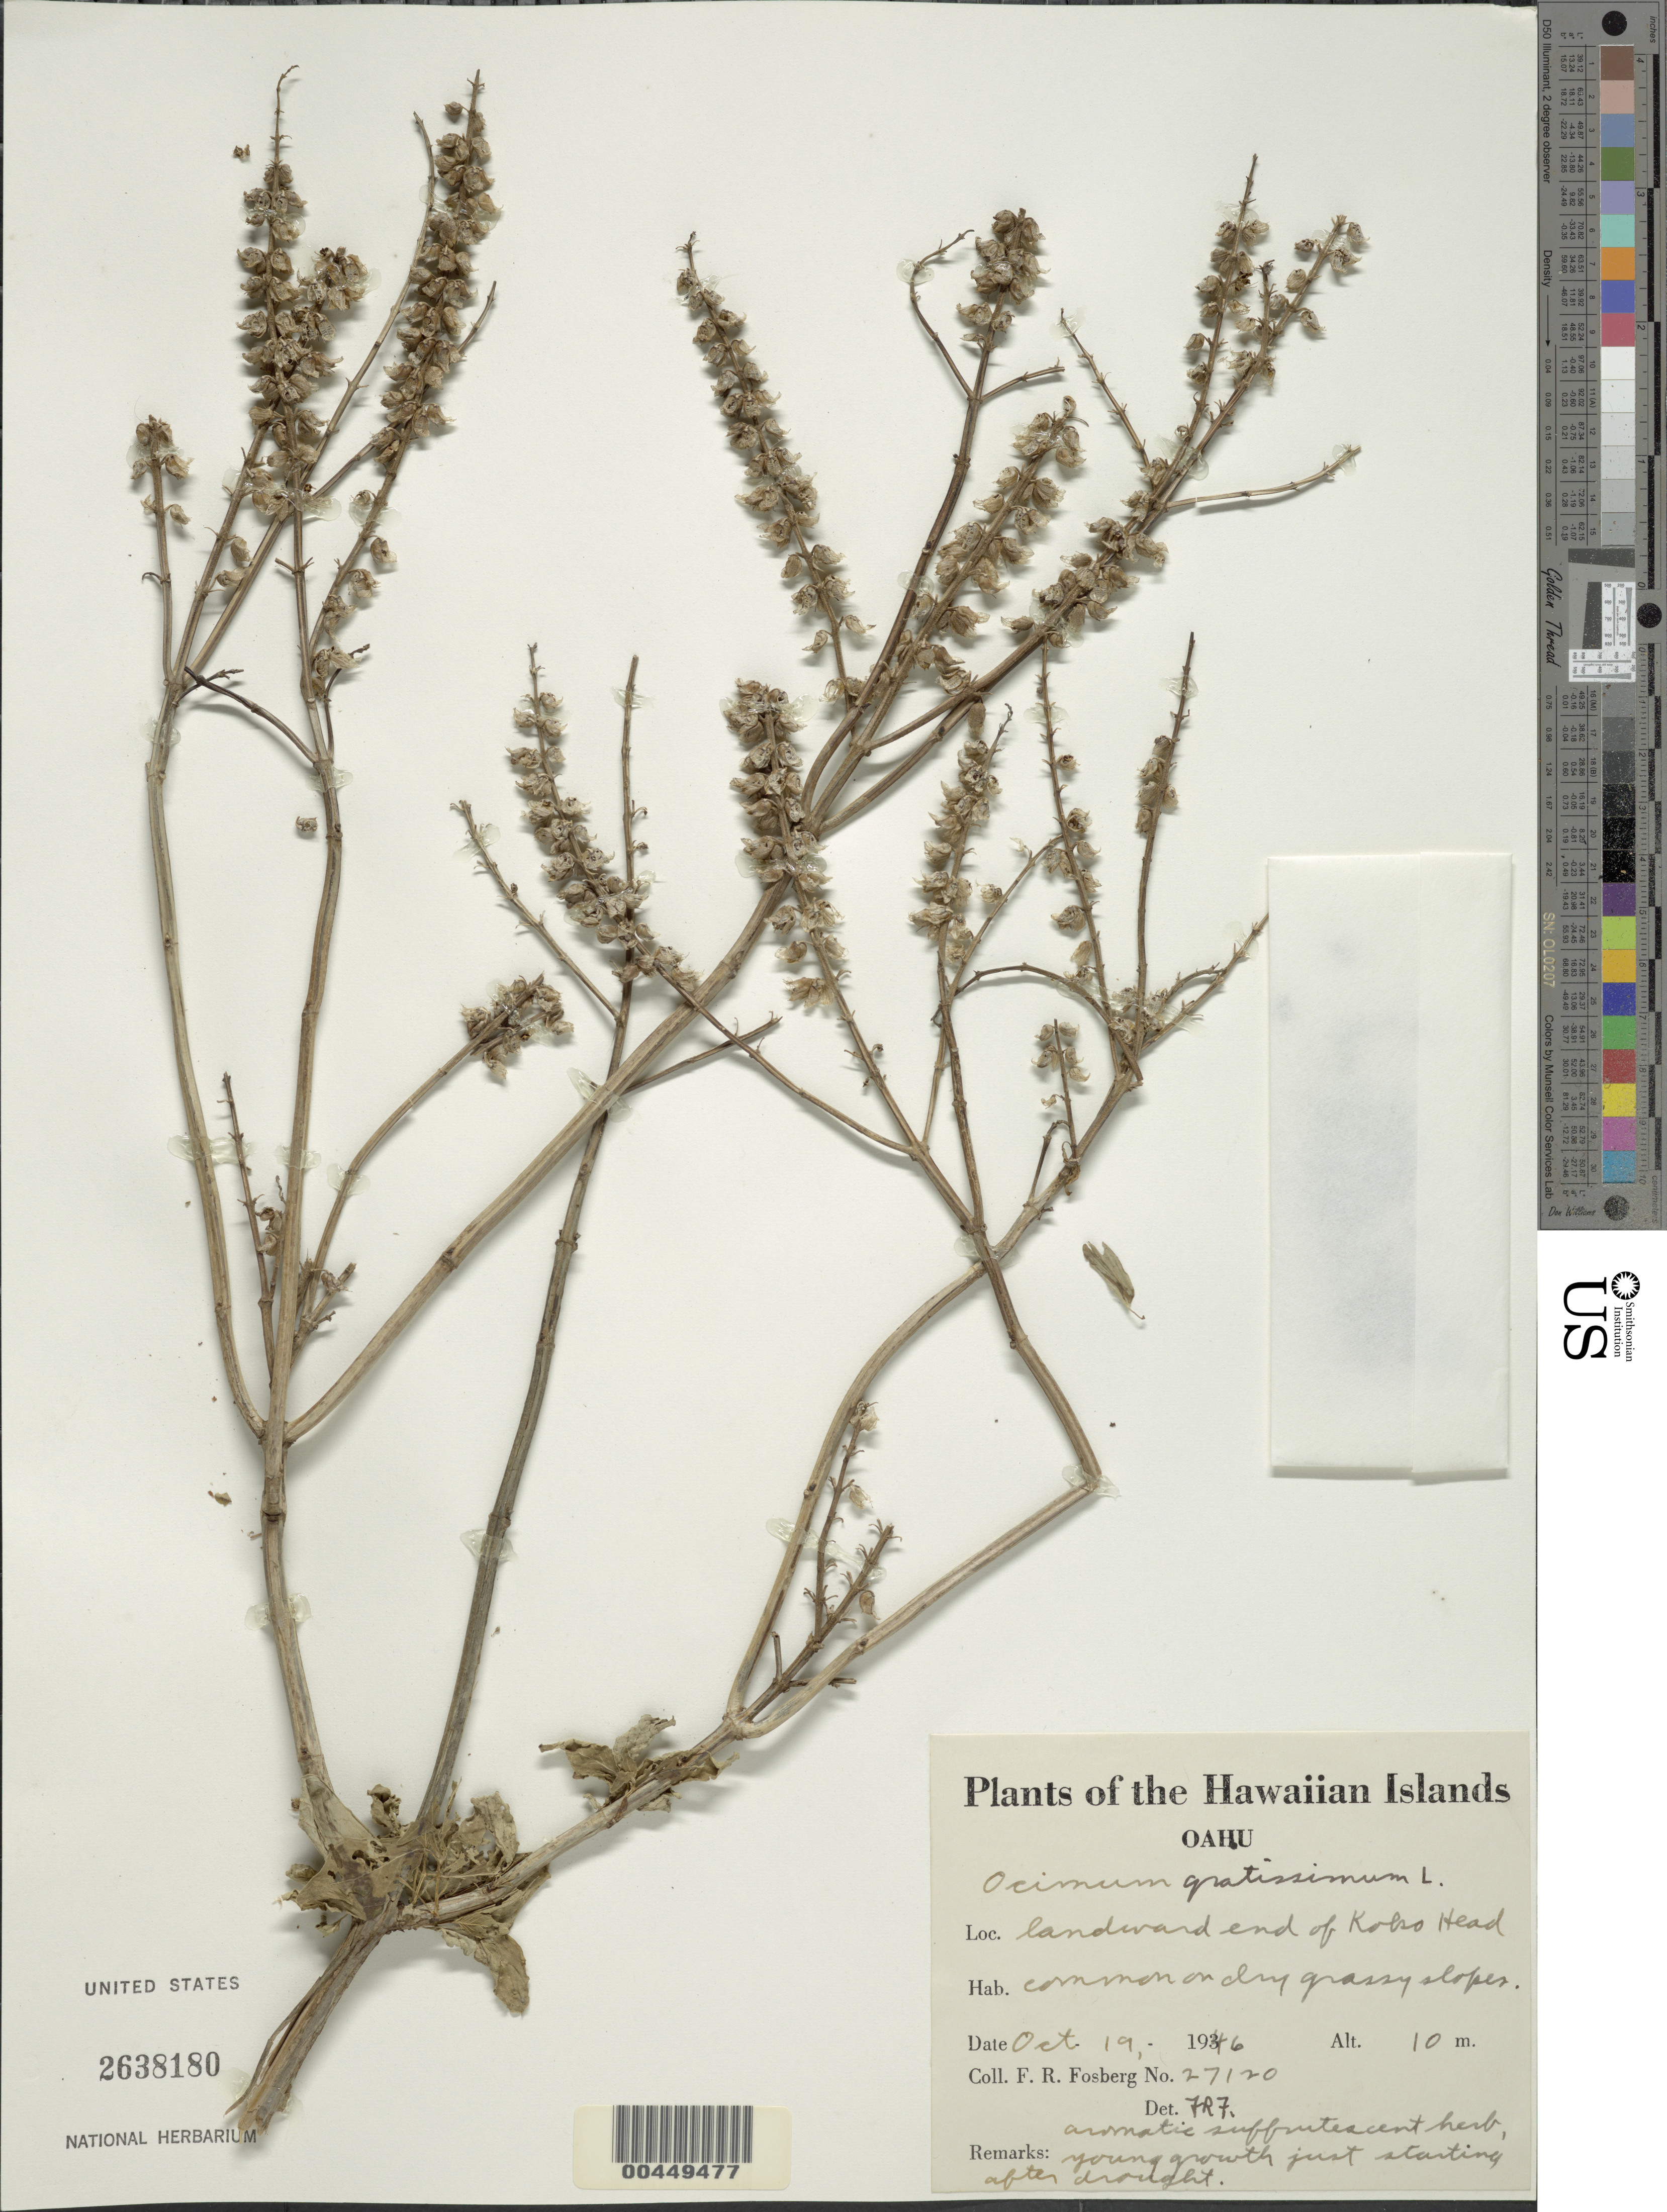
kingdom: Plantae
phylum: Tracheophyta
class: Magnoliopsida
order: Lamiales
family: Lamiaceae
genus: Ocimum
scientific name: Ocimum gratissimum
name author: L.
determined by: Fosberg, F. R.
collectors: F. R. Fosberg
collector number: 27120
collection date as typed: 19 Oct 1946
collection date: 1946-10-19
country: United States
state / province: Hawaii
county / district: Honolulu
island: Oahu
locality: Landward end of Koko Head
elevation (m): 10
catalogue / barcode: US 2638180